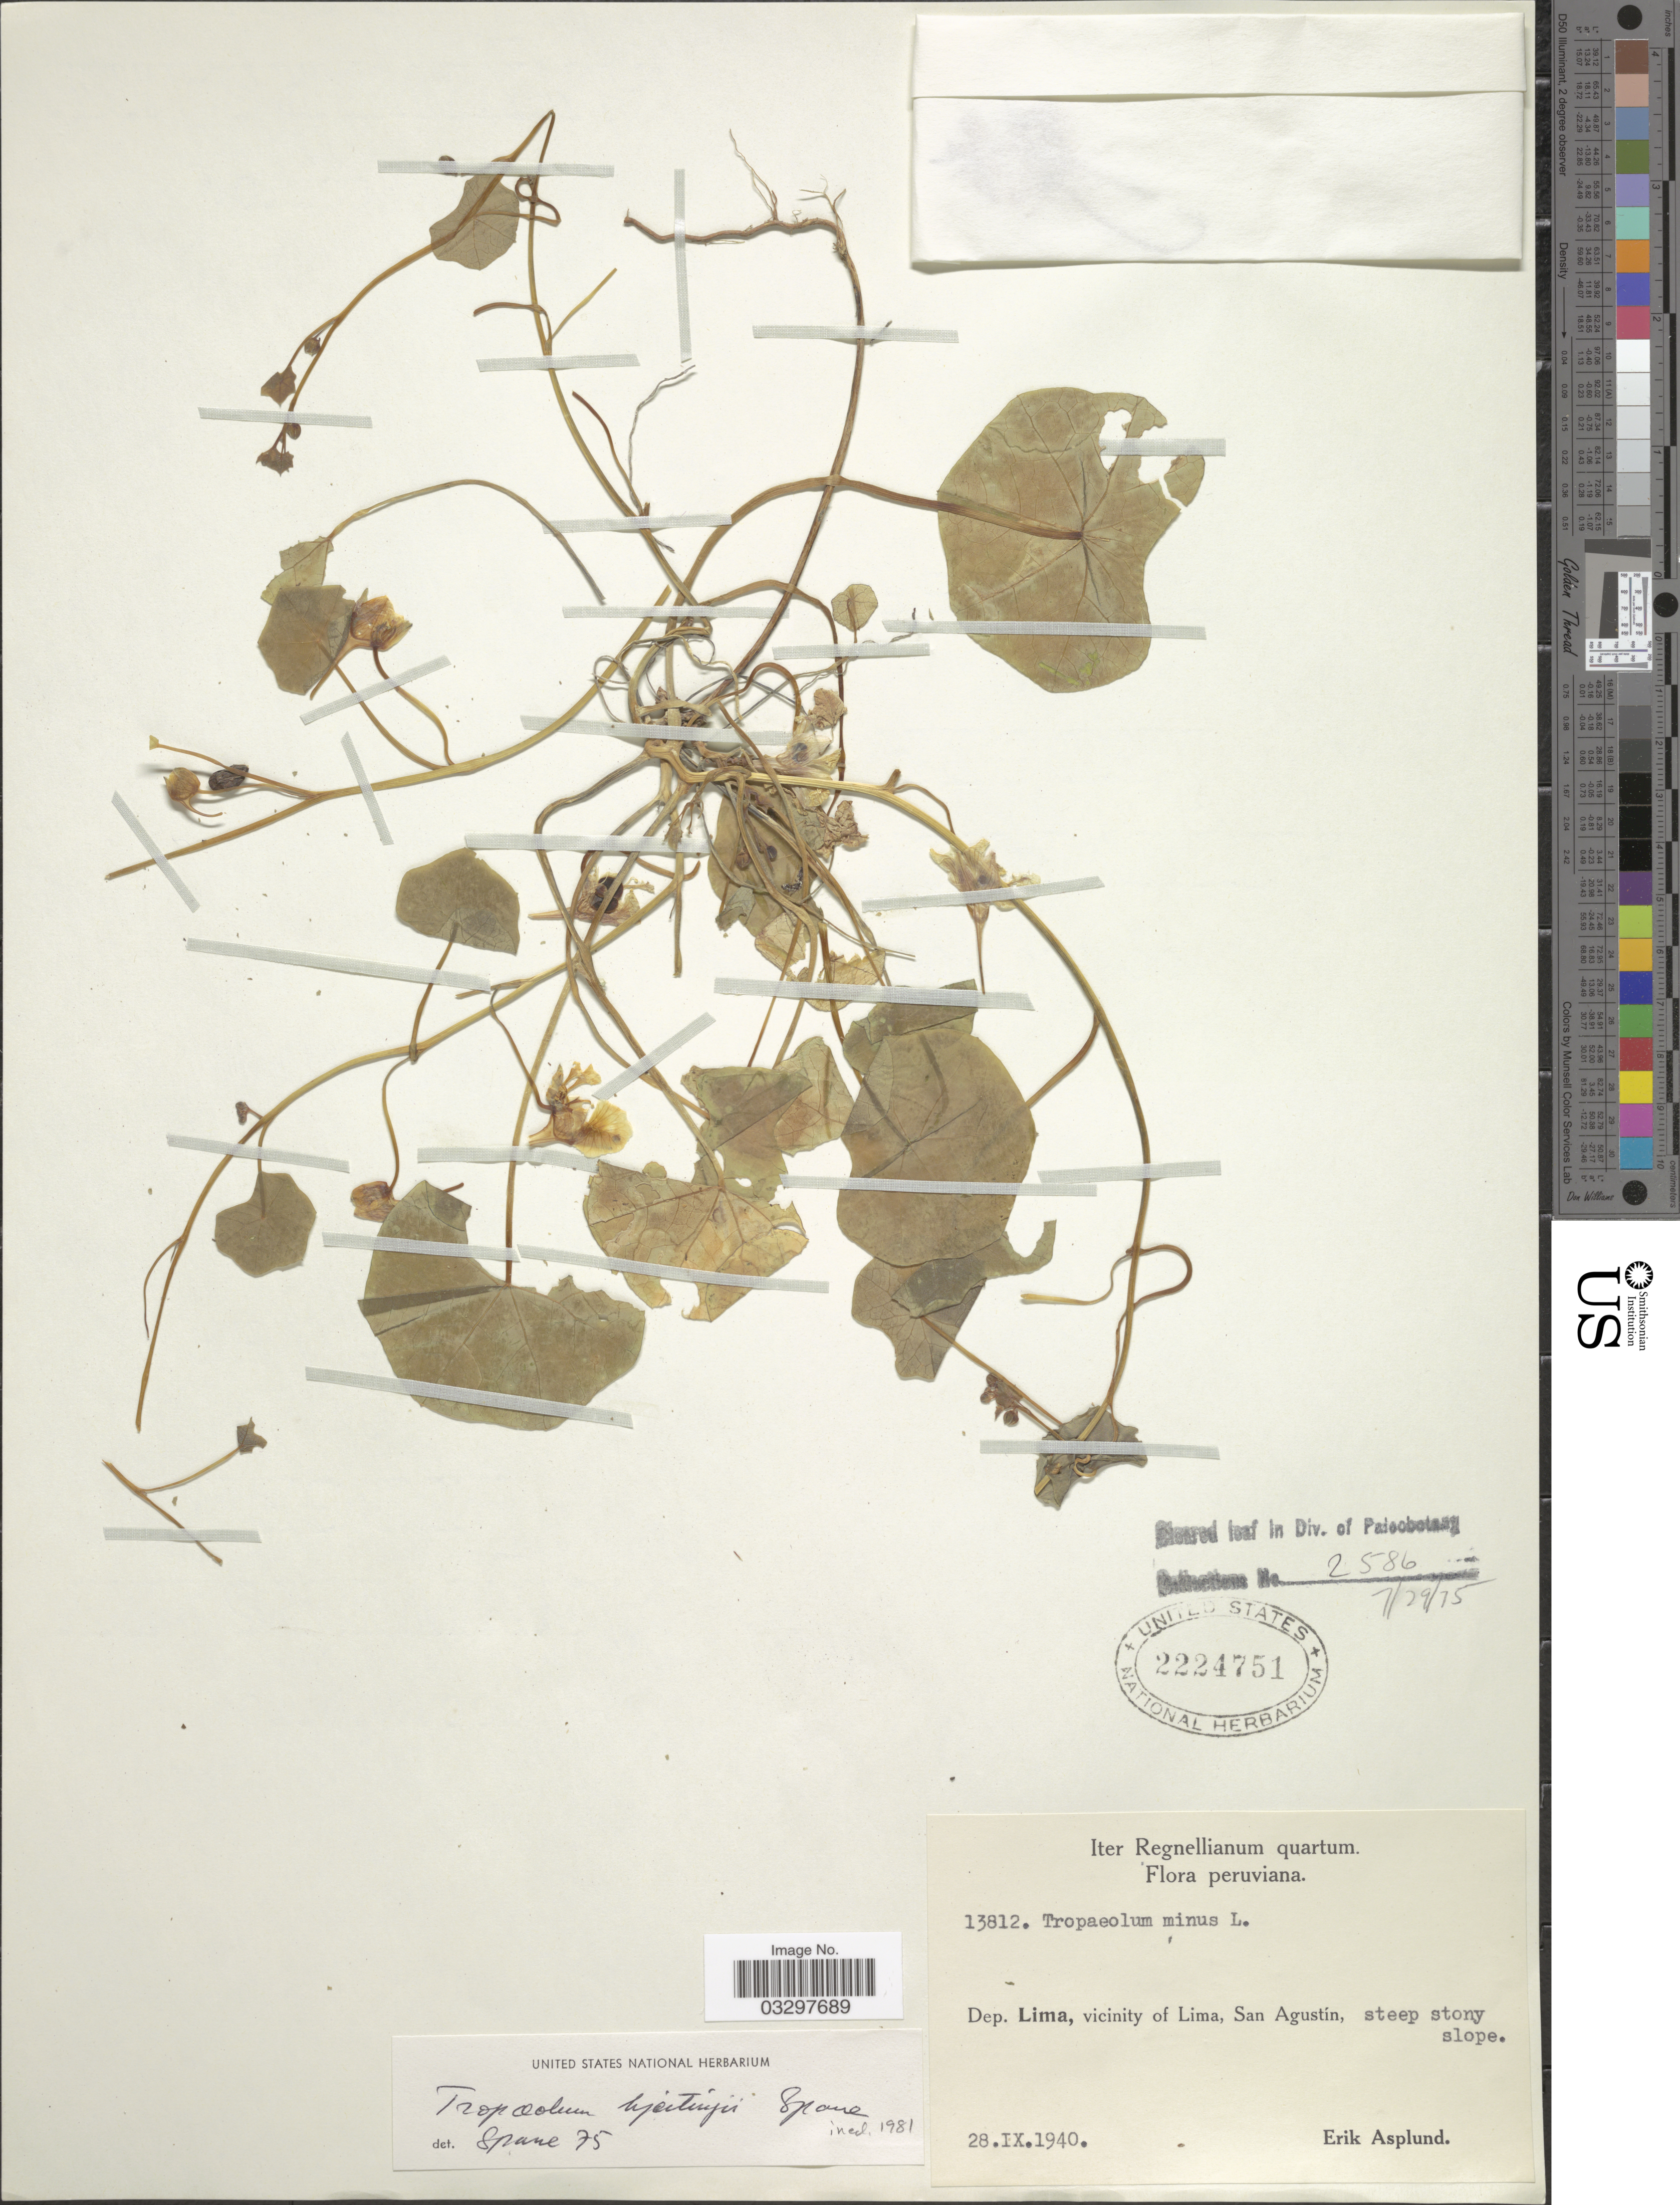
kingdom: Plantae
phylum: Tracheophyta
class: Magnoliopsida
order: Brassicales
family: Tropaeolaceae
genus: Tropaeolum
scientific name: Tropaeolum hjertingii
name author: Sparre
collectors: E. Asplund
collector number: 13812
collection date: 1940-09-28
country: Peru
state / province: Lima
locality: Dep. Lima, vicinity of Lima, San Agustín.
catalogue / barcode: US 2224751